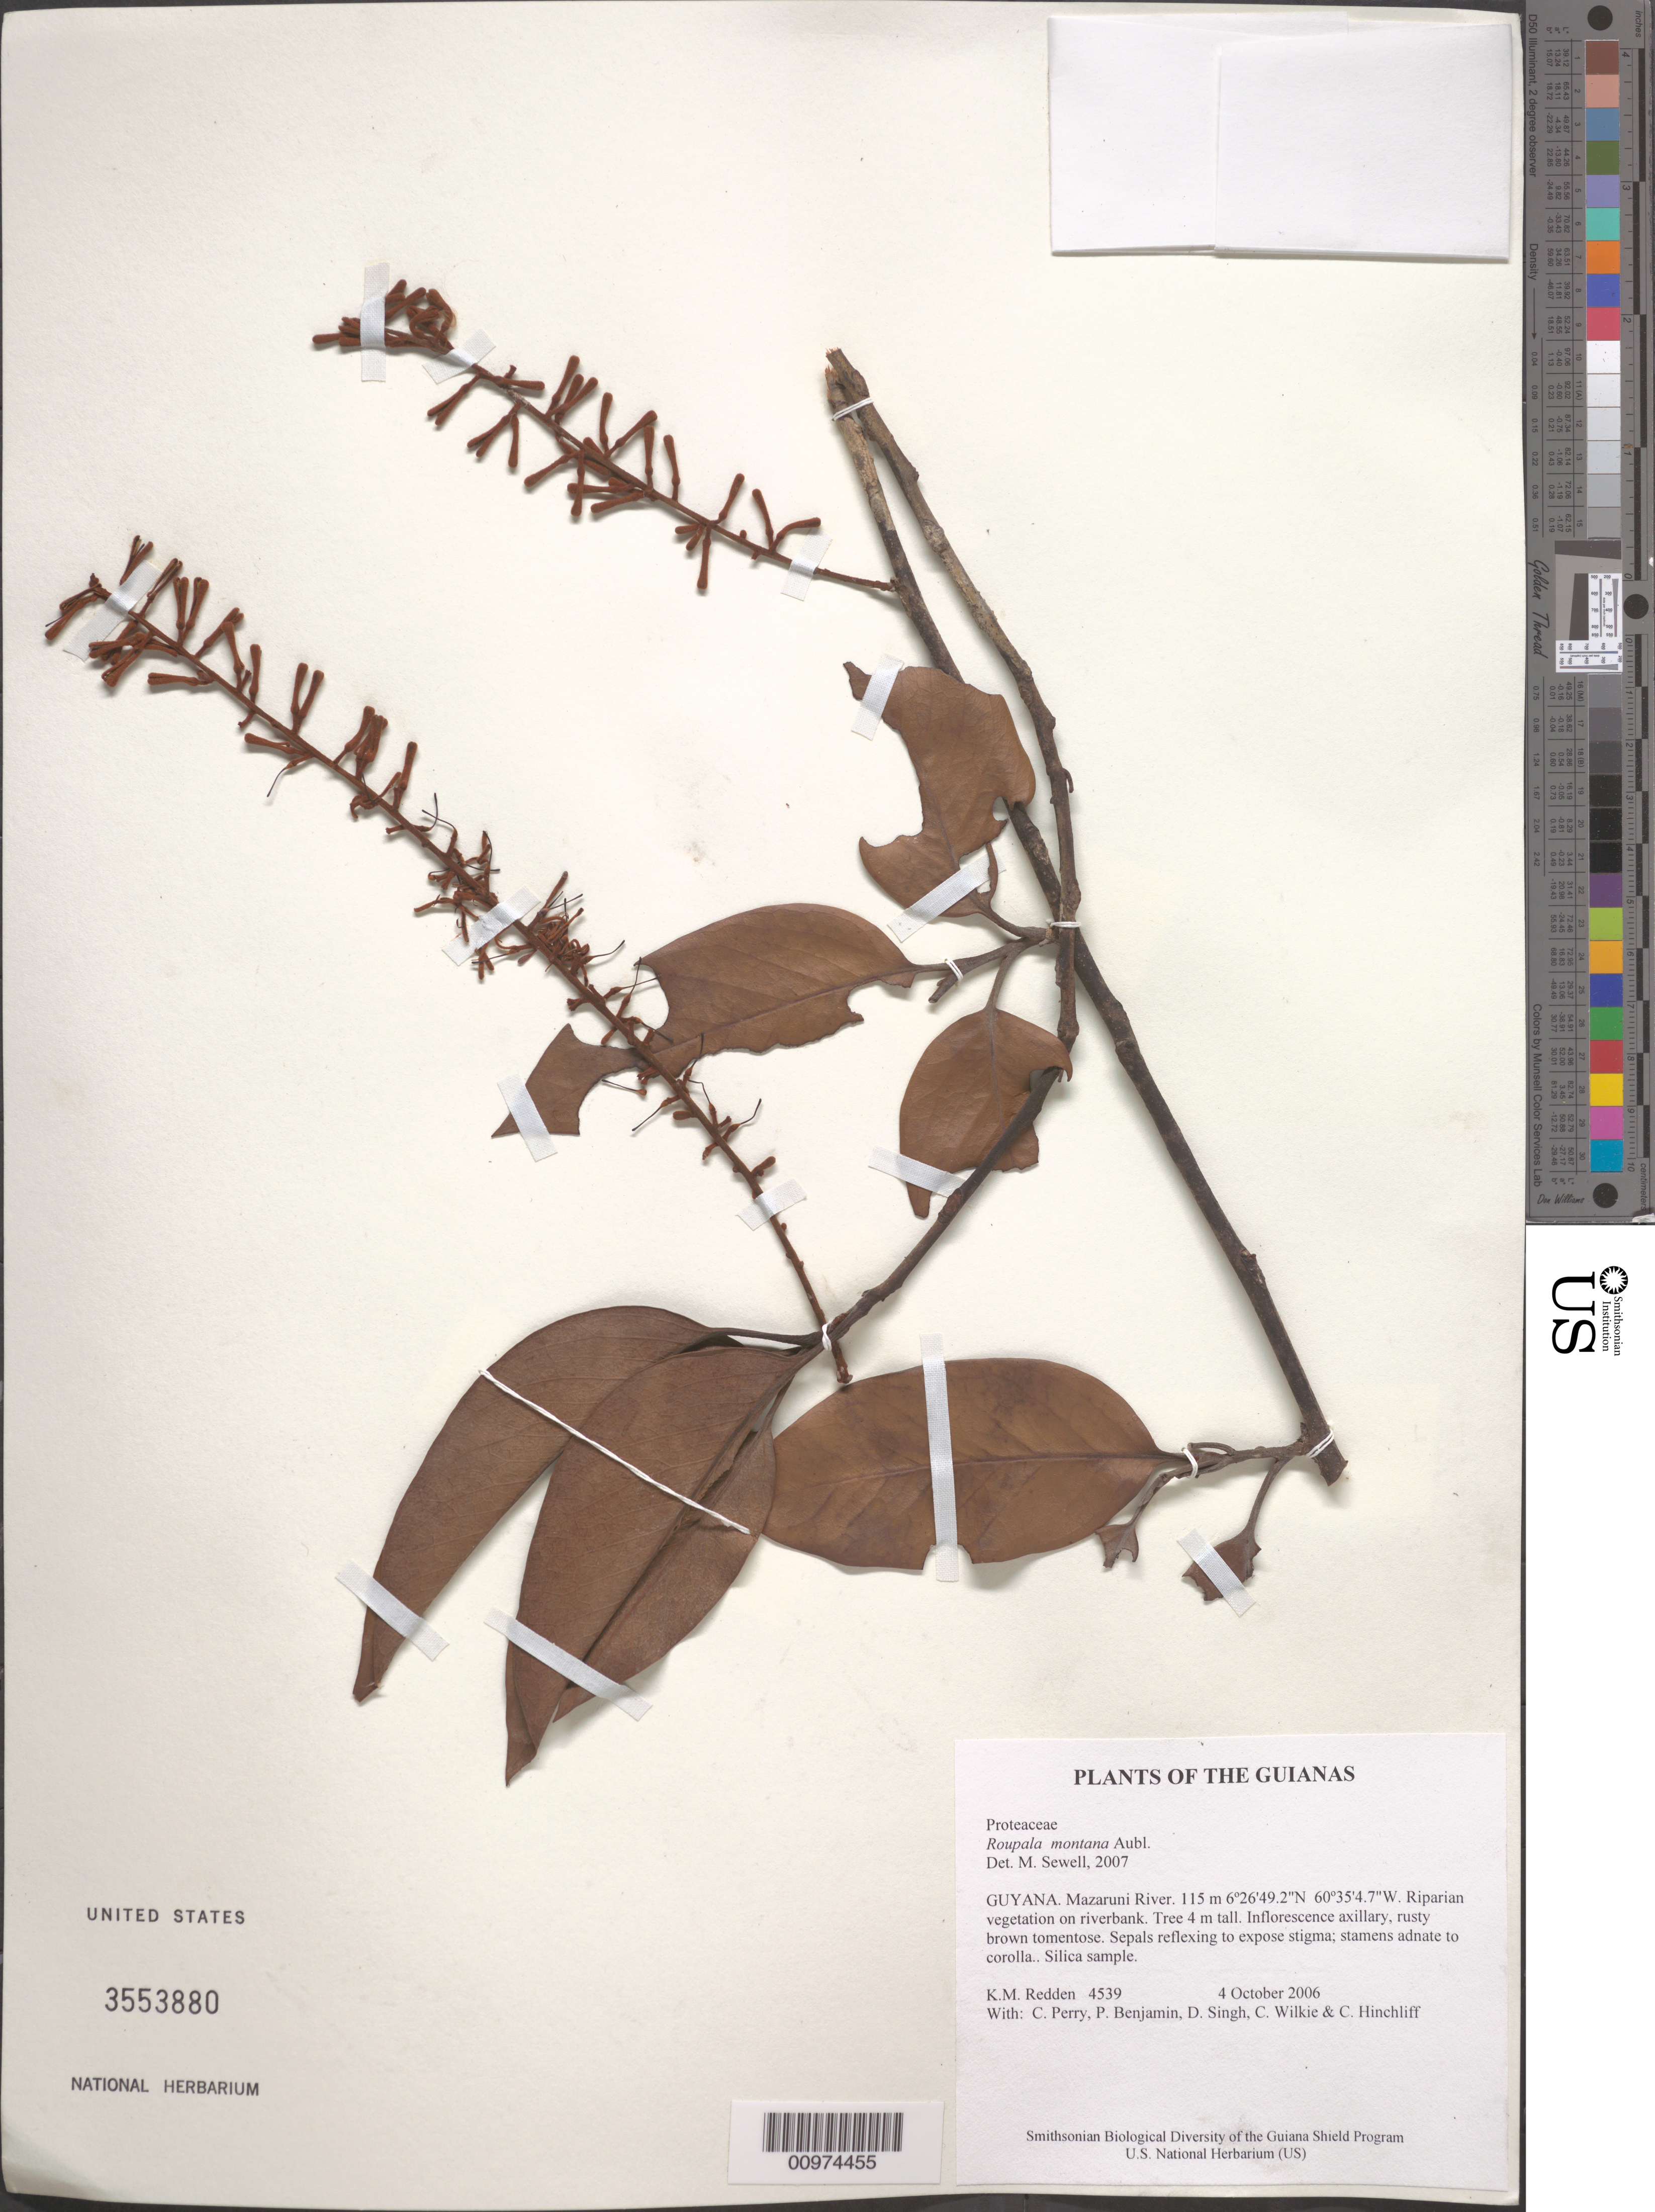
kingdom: Plantae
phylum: Tracheophyta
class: Magnoliopsida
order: Proteales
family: Proteaceae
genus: Roupala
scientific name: Roupala montana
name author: Aubl.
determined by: Sewell, M.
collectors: K. M. Redden, C. Perry, P. Benjamin, D. Singh, C. Wilkie & C. E. Hinchliff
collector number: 4539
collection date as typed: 4 October 2006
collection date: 2006-10-04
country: Guyana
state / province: Cuyuni-Mazaruni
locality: Mazaruni River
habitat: Riparian vegetation on riverbank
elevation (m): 115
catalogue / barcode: US 3553880